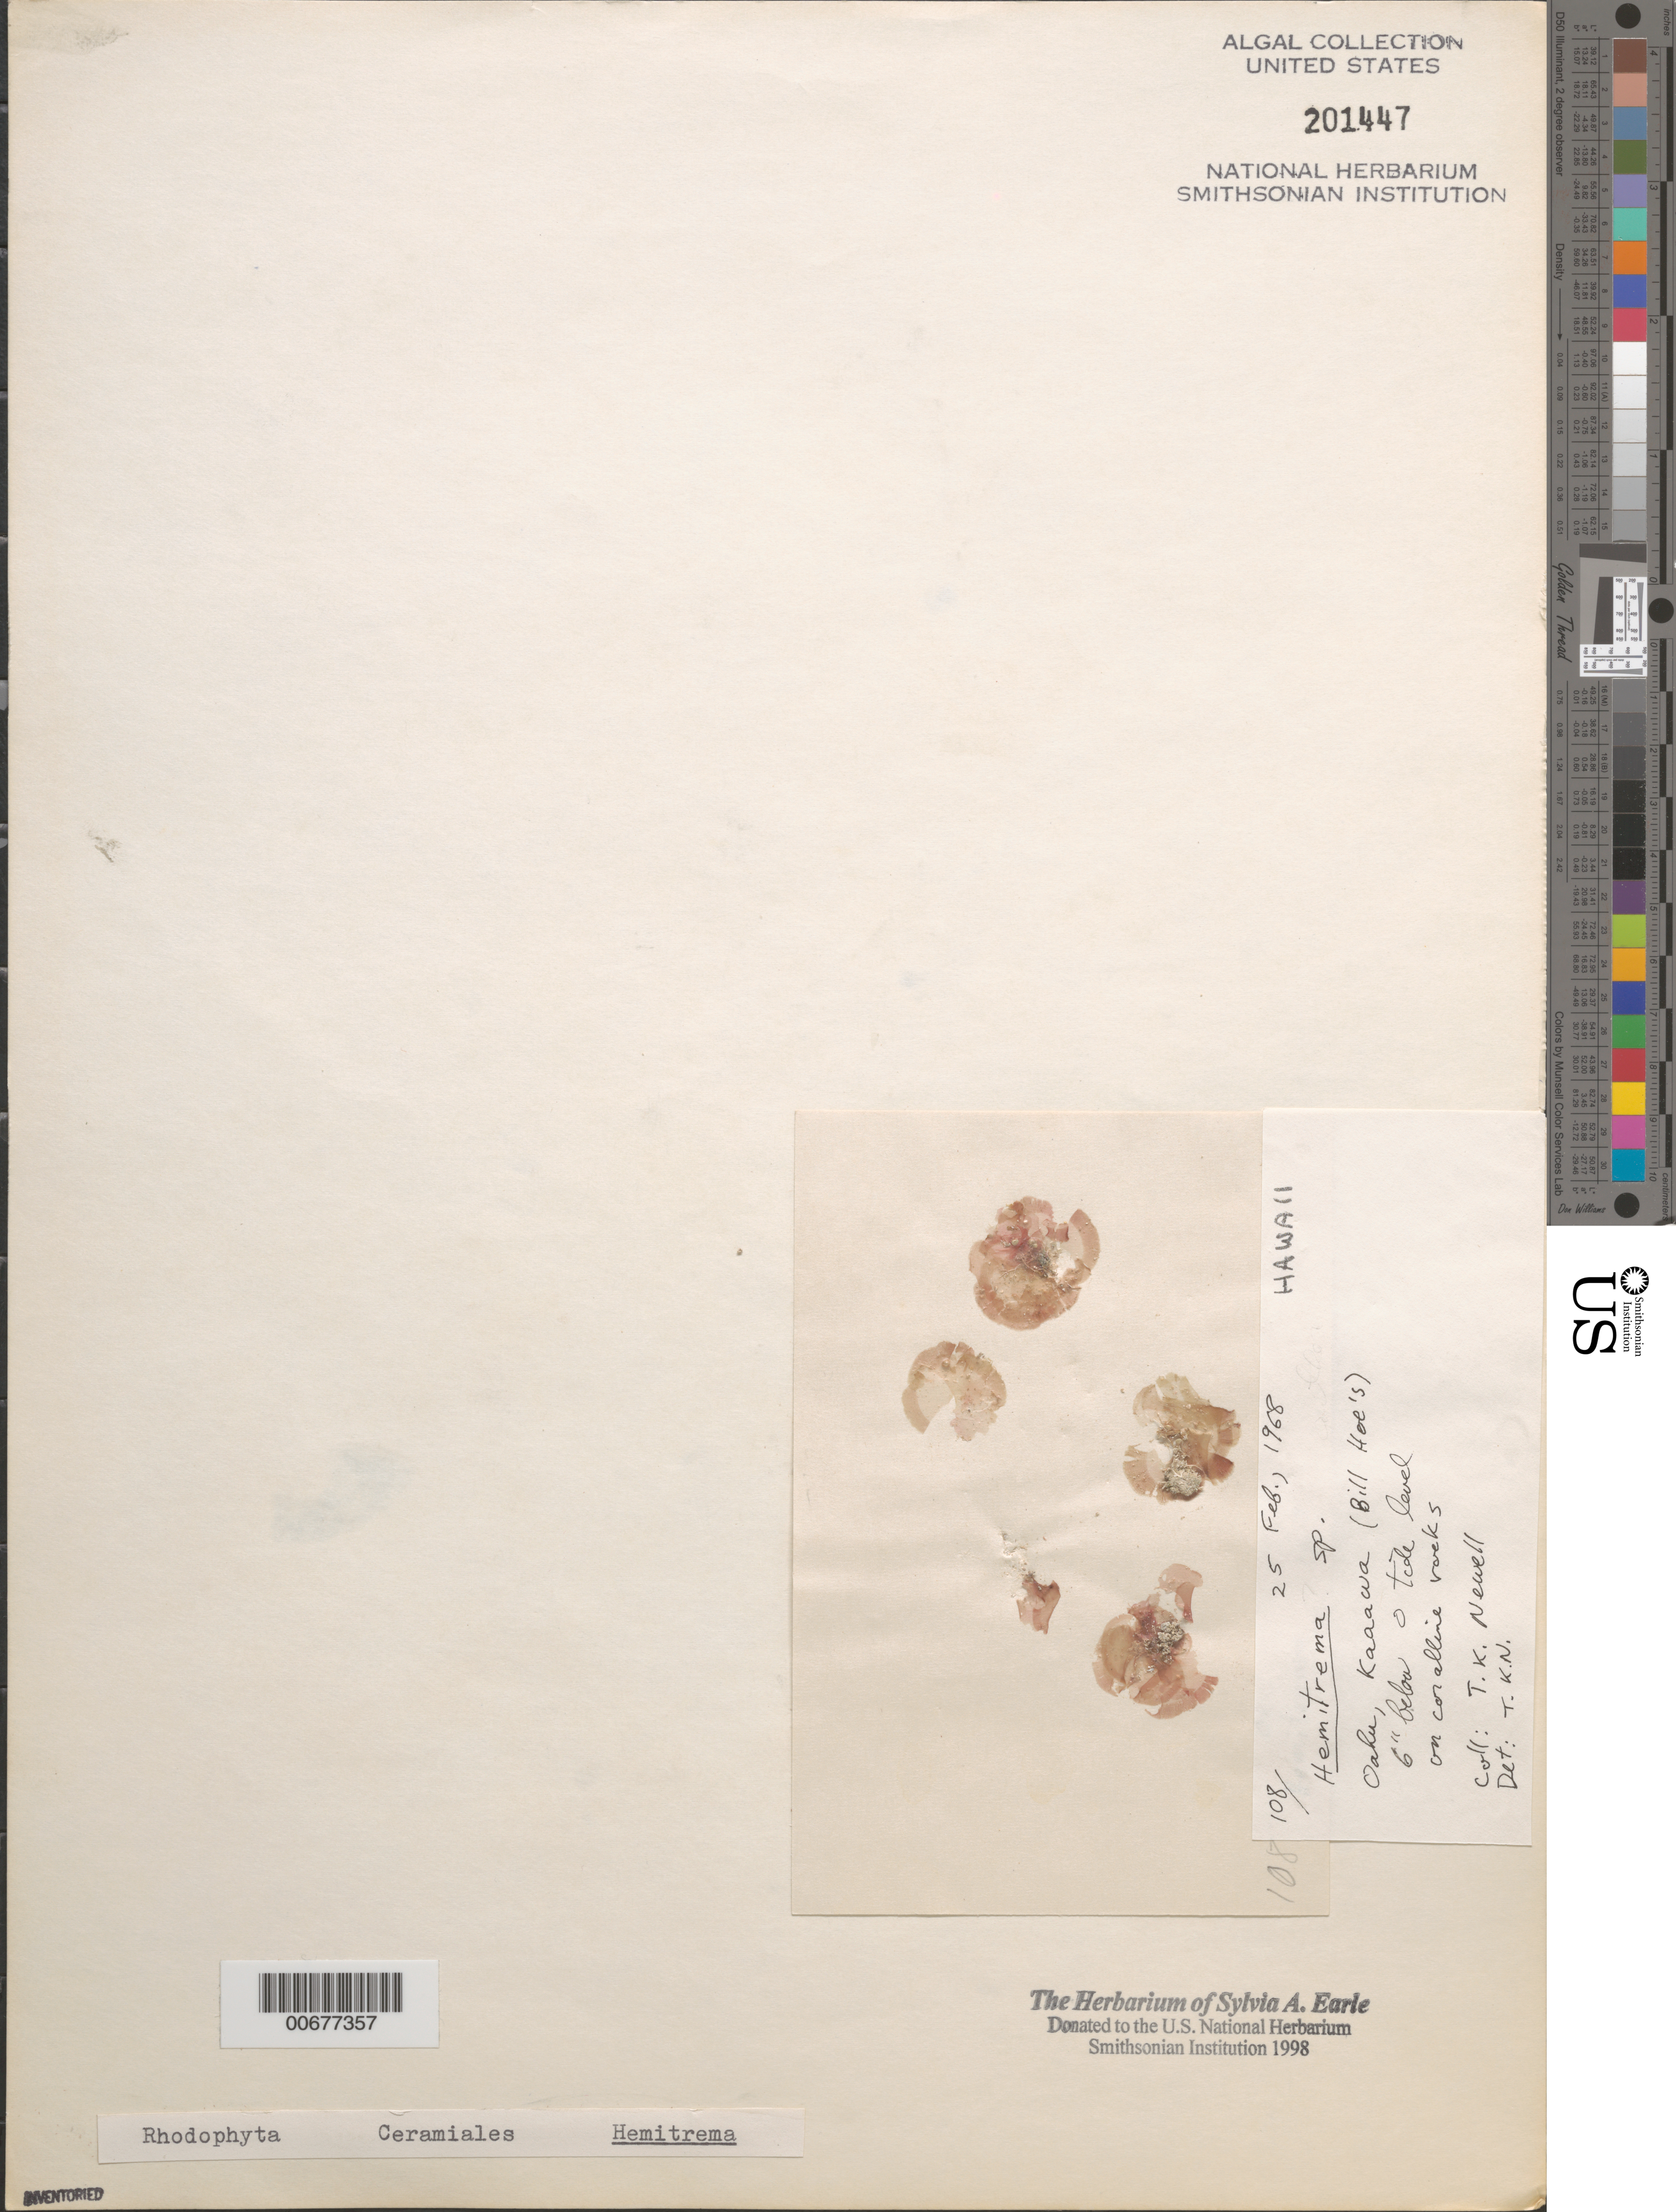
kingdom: Plantae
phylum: Rhodophyta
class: Florideophyceae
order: Ceramiales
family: Delesseriaceae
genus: Hemitrema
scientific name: Hemitrema sp.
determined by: Newell, Thomas K.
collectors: T. K. Newell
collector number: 108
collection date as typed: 25 Feb 1968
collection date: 1968-02-25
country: United States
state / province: Hawaii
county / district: Honolulu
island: Oahu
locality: Kaaawa, Bill Hoe's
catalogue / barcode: US 201447